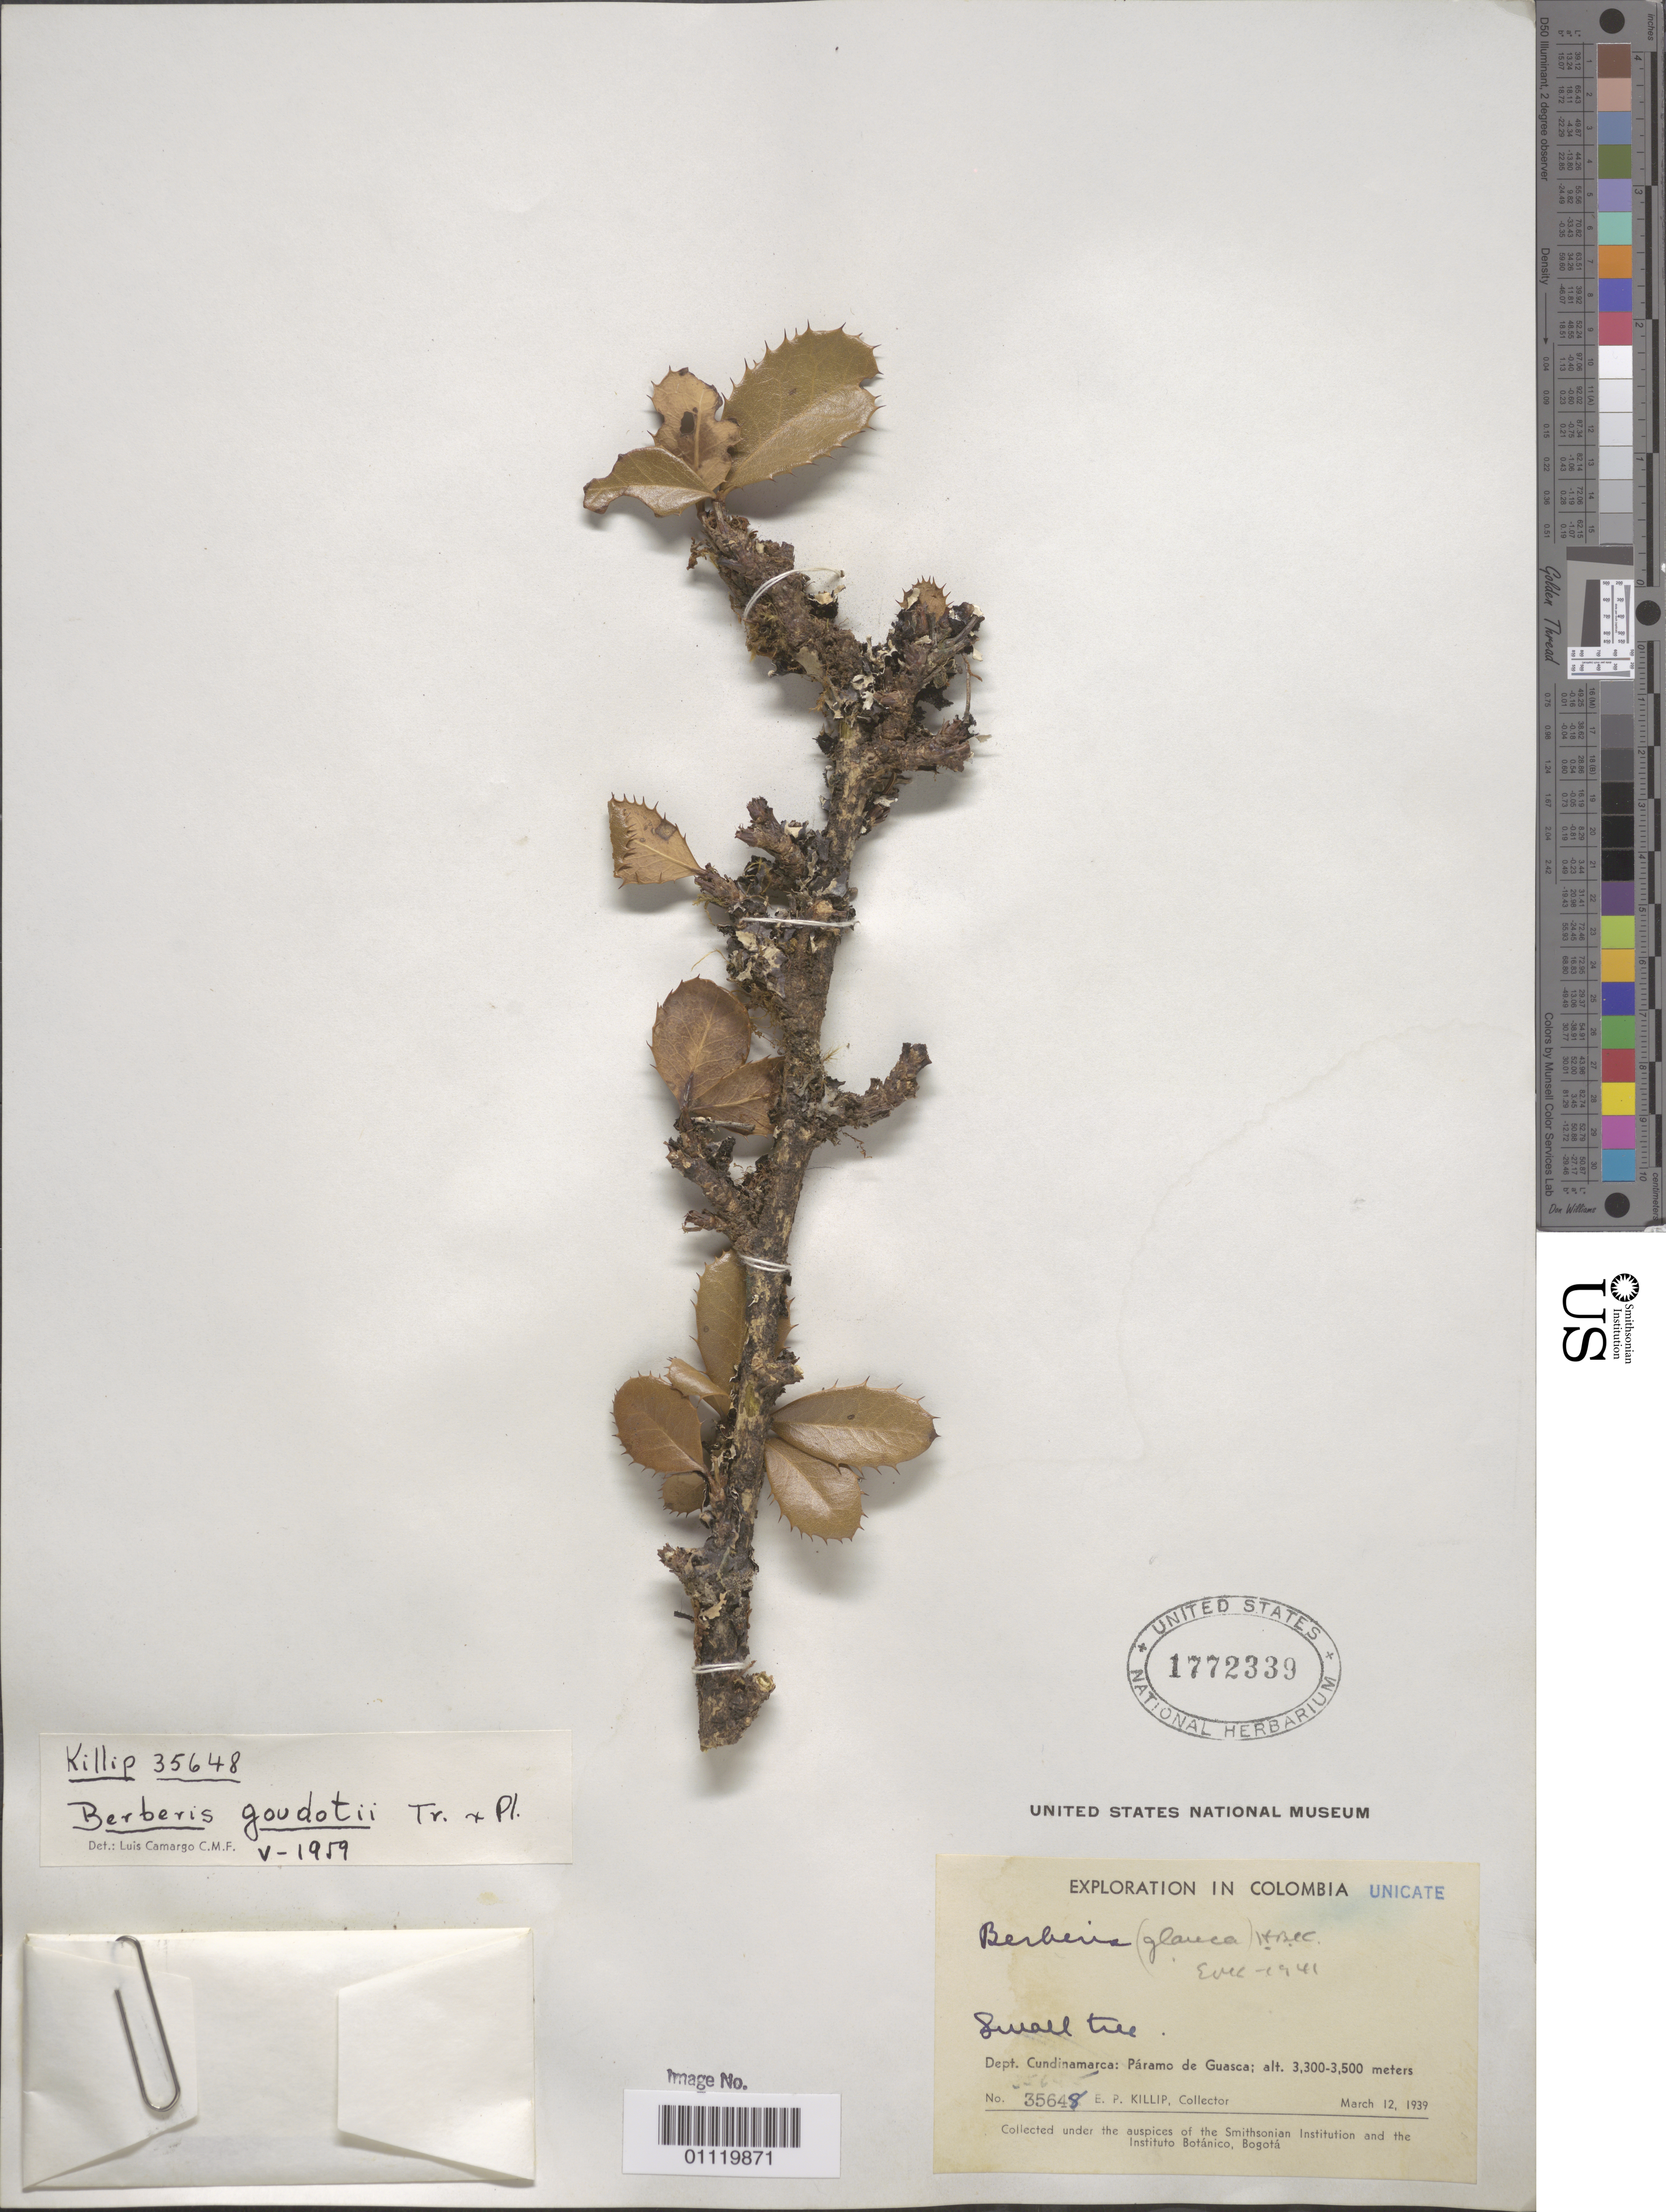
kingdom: Plantae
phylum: Tracheophyta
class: Magnoliopsida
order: Ranunculales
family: Berberidaceae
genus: Berberis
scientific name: Berberis goudotii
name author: Triana & Planch. ex Wedd.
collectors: E. P. Killip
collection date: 1939-03-12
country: Colombia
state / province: Cundinamarca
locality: Paramo de Guasca.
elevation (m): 3300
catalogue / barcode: US 1772339